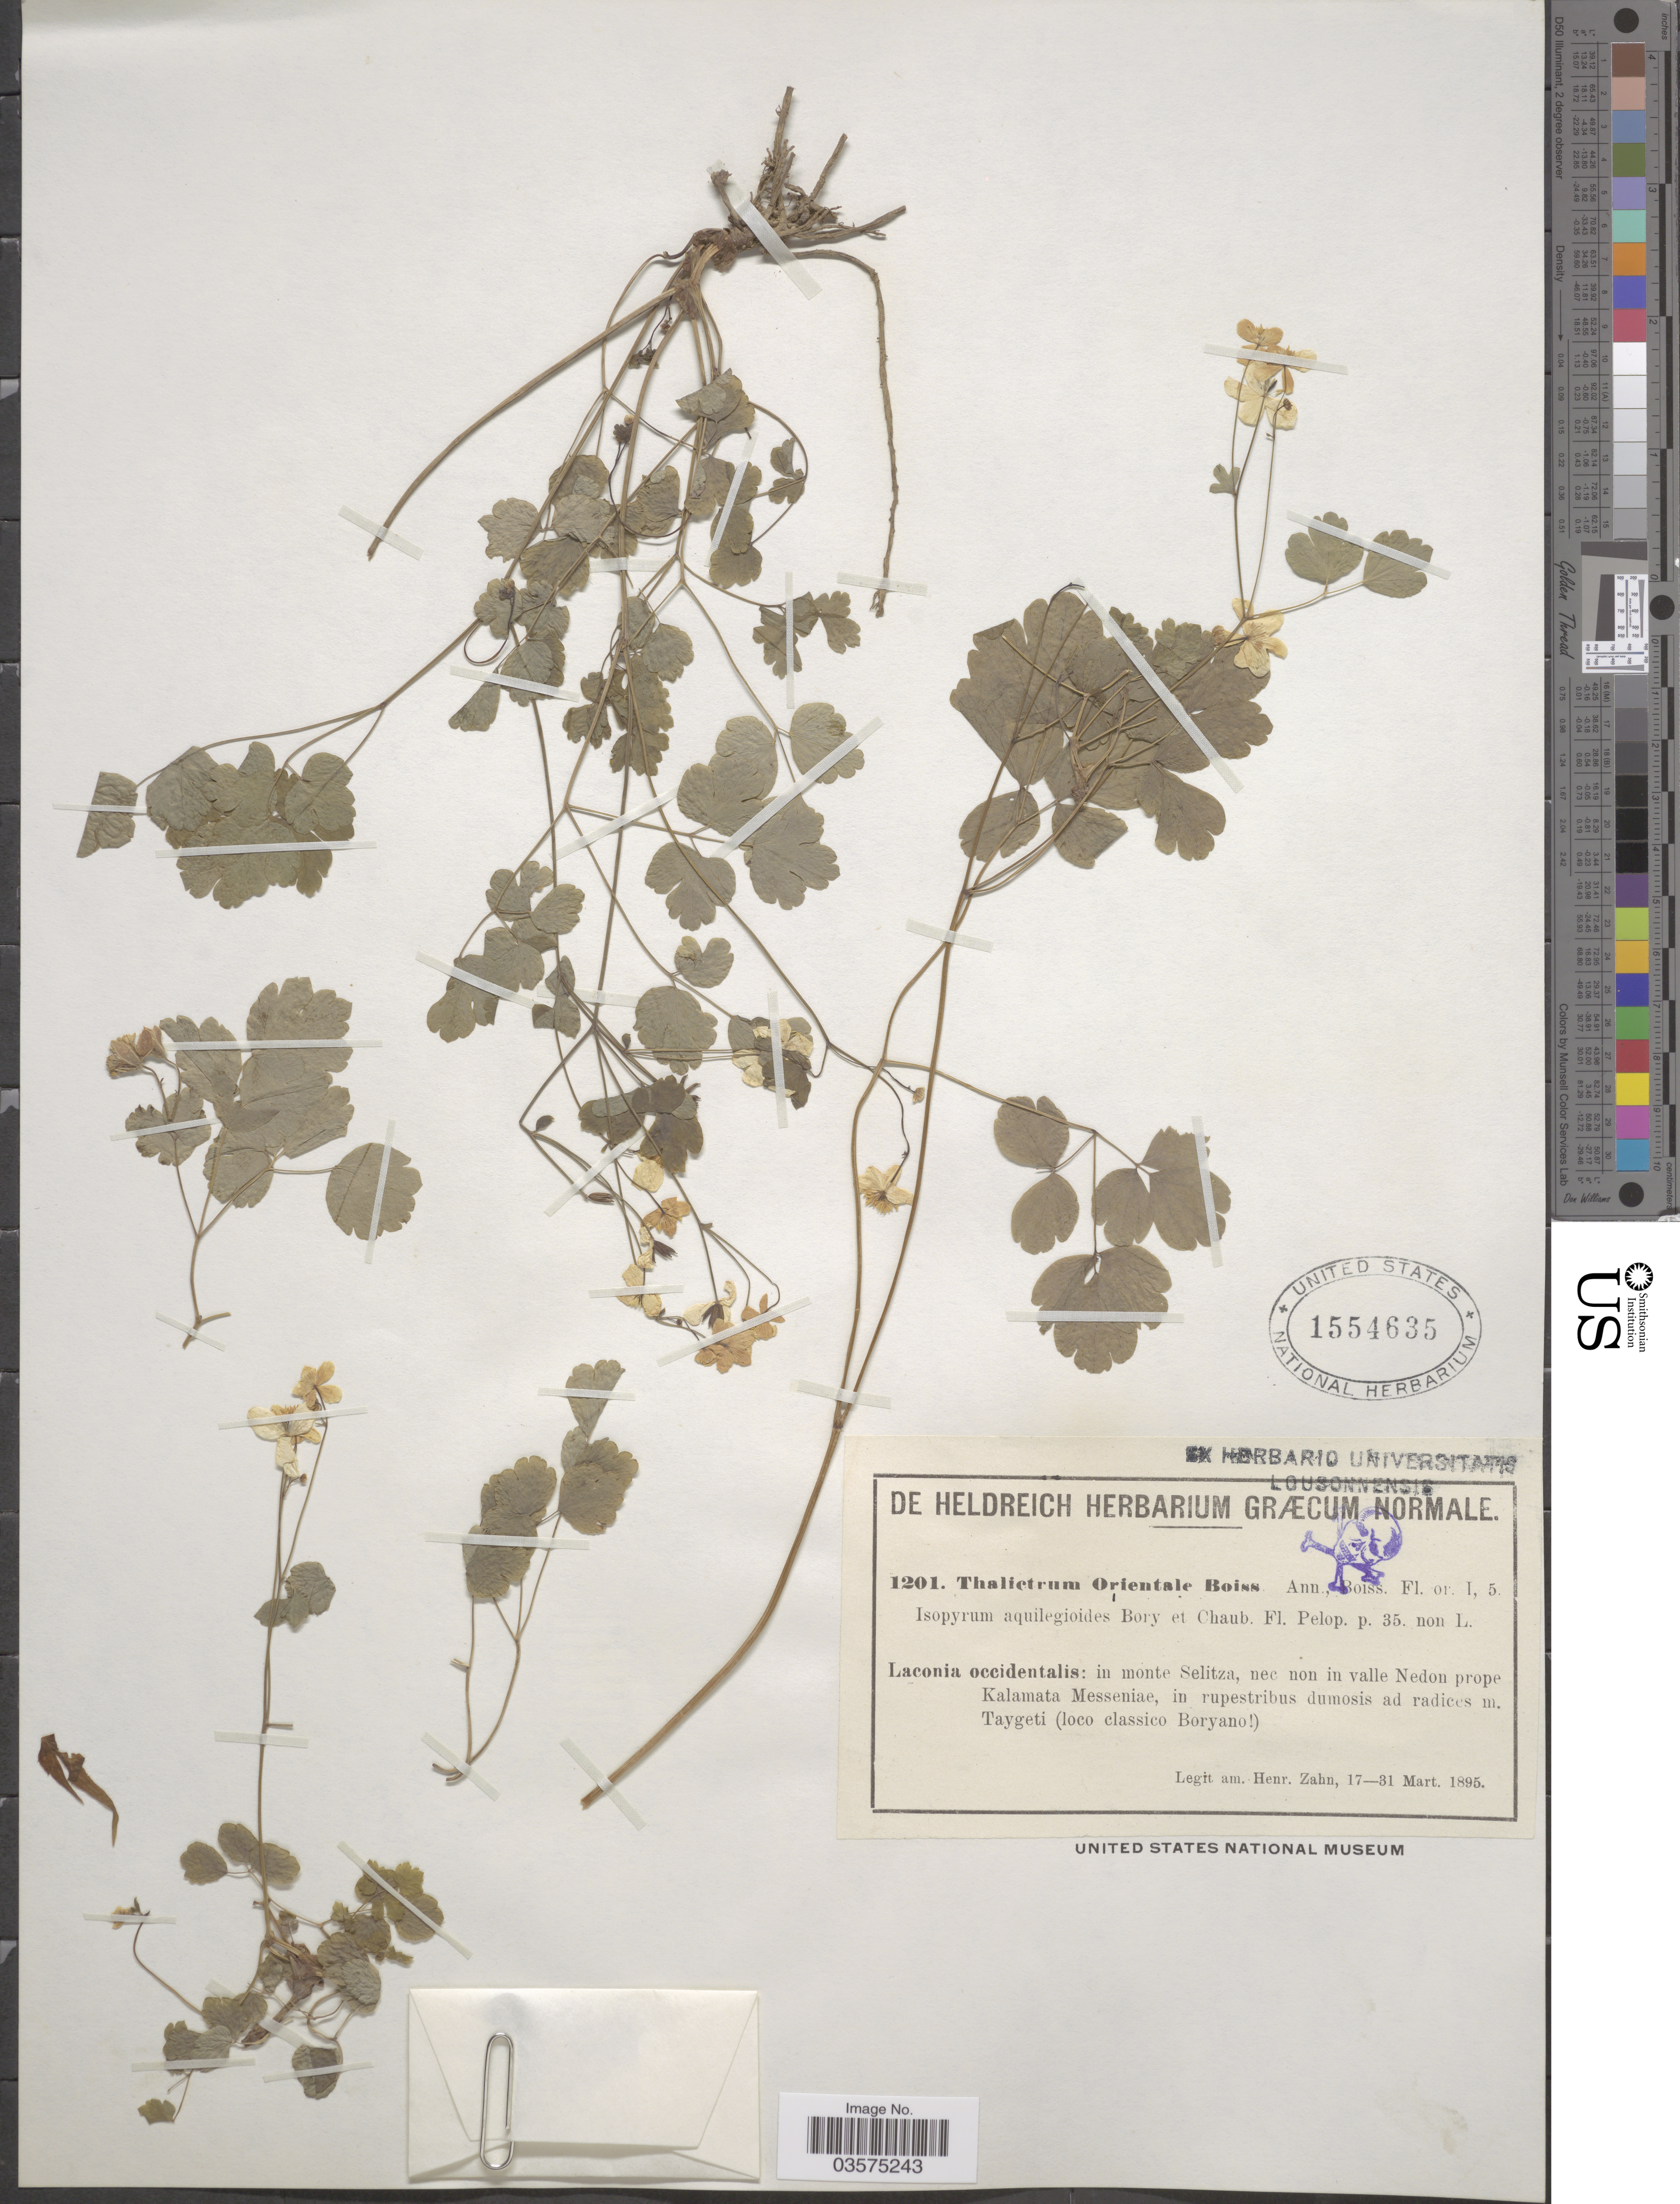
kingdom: Plantae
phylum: Tracheophyta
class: Magnoliopsida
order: Ranunculales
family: Ranunculaceae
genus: Thalictrum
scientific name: Thalictrum orientale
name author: Boiss.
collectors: H. Zahn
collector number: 1201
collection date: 1895-03-17/1895-03-31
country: Greece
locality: Laconia occidentalis: in monte Selitza, nec non in valle Nedon prope Kalamata Messeniae, in rupestribus dumosis ad radices m. Taygeti (loco classico Boryano [illegible text])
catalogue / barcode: US 1554635